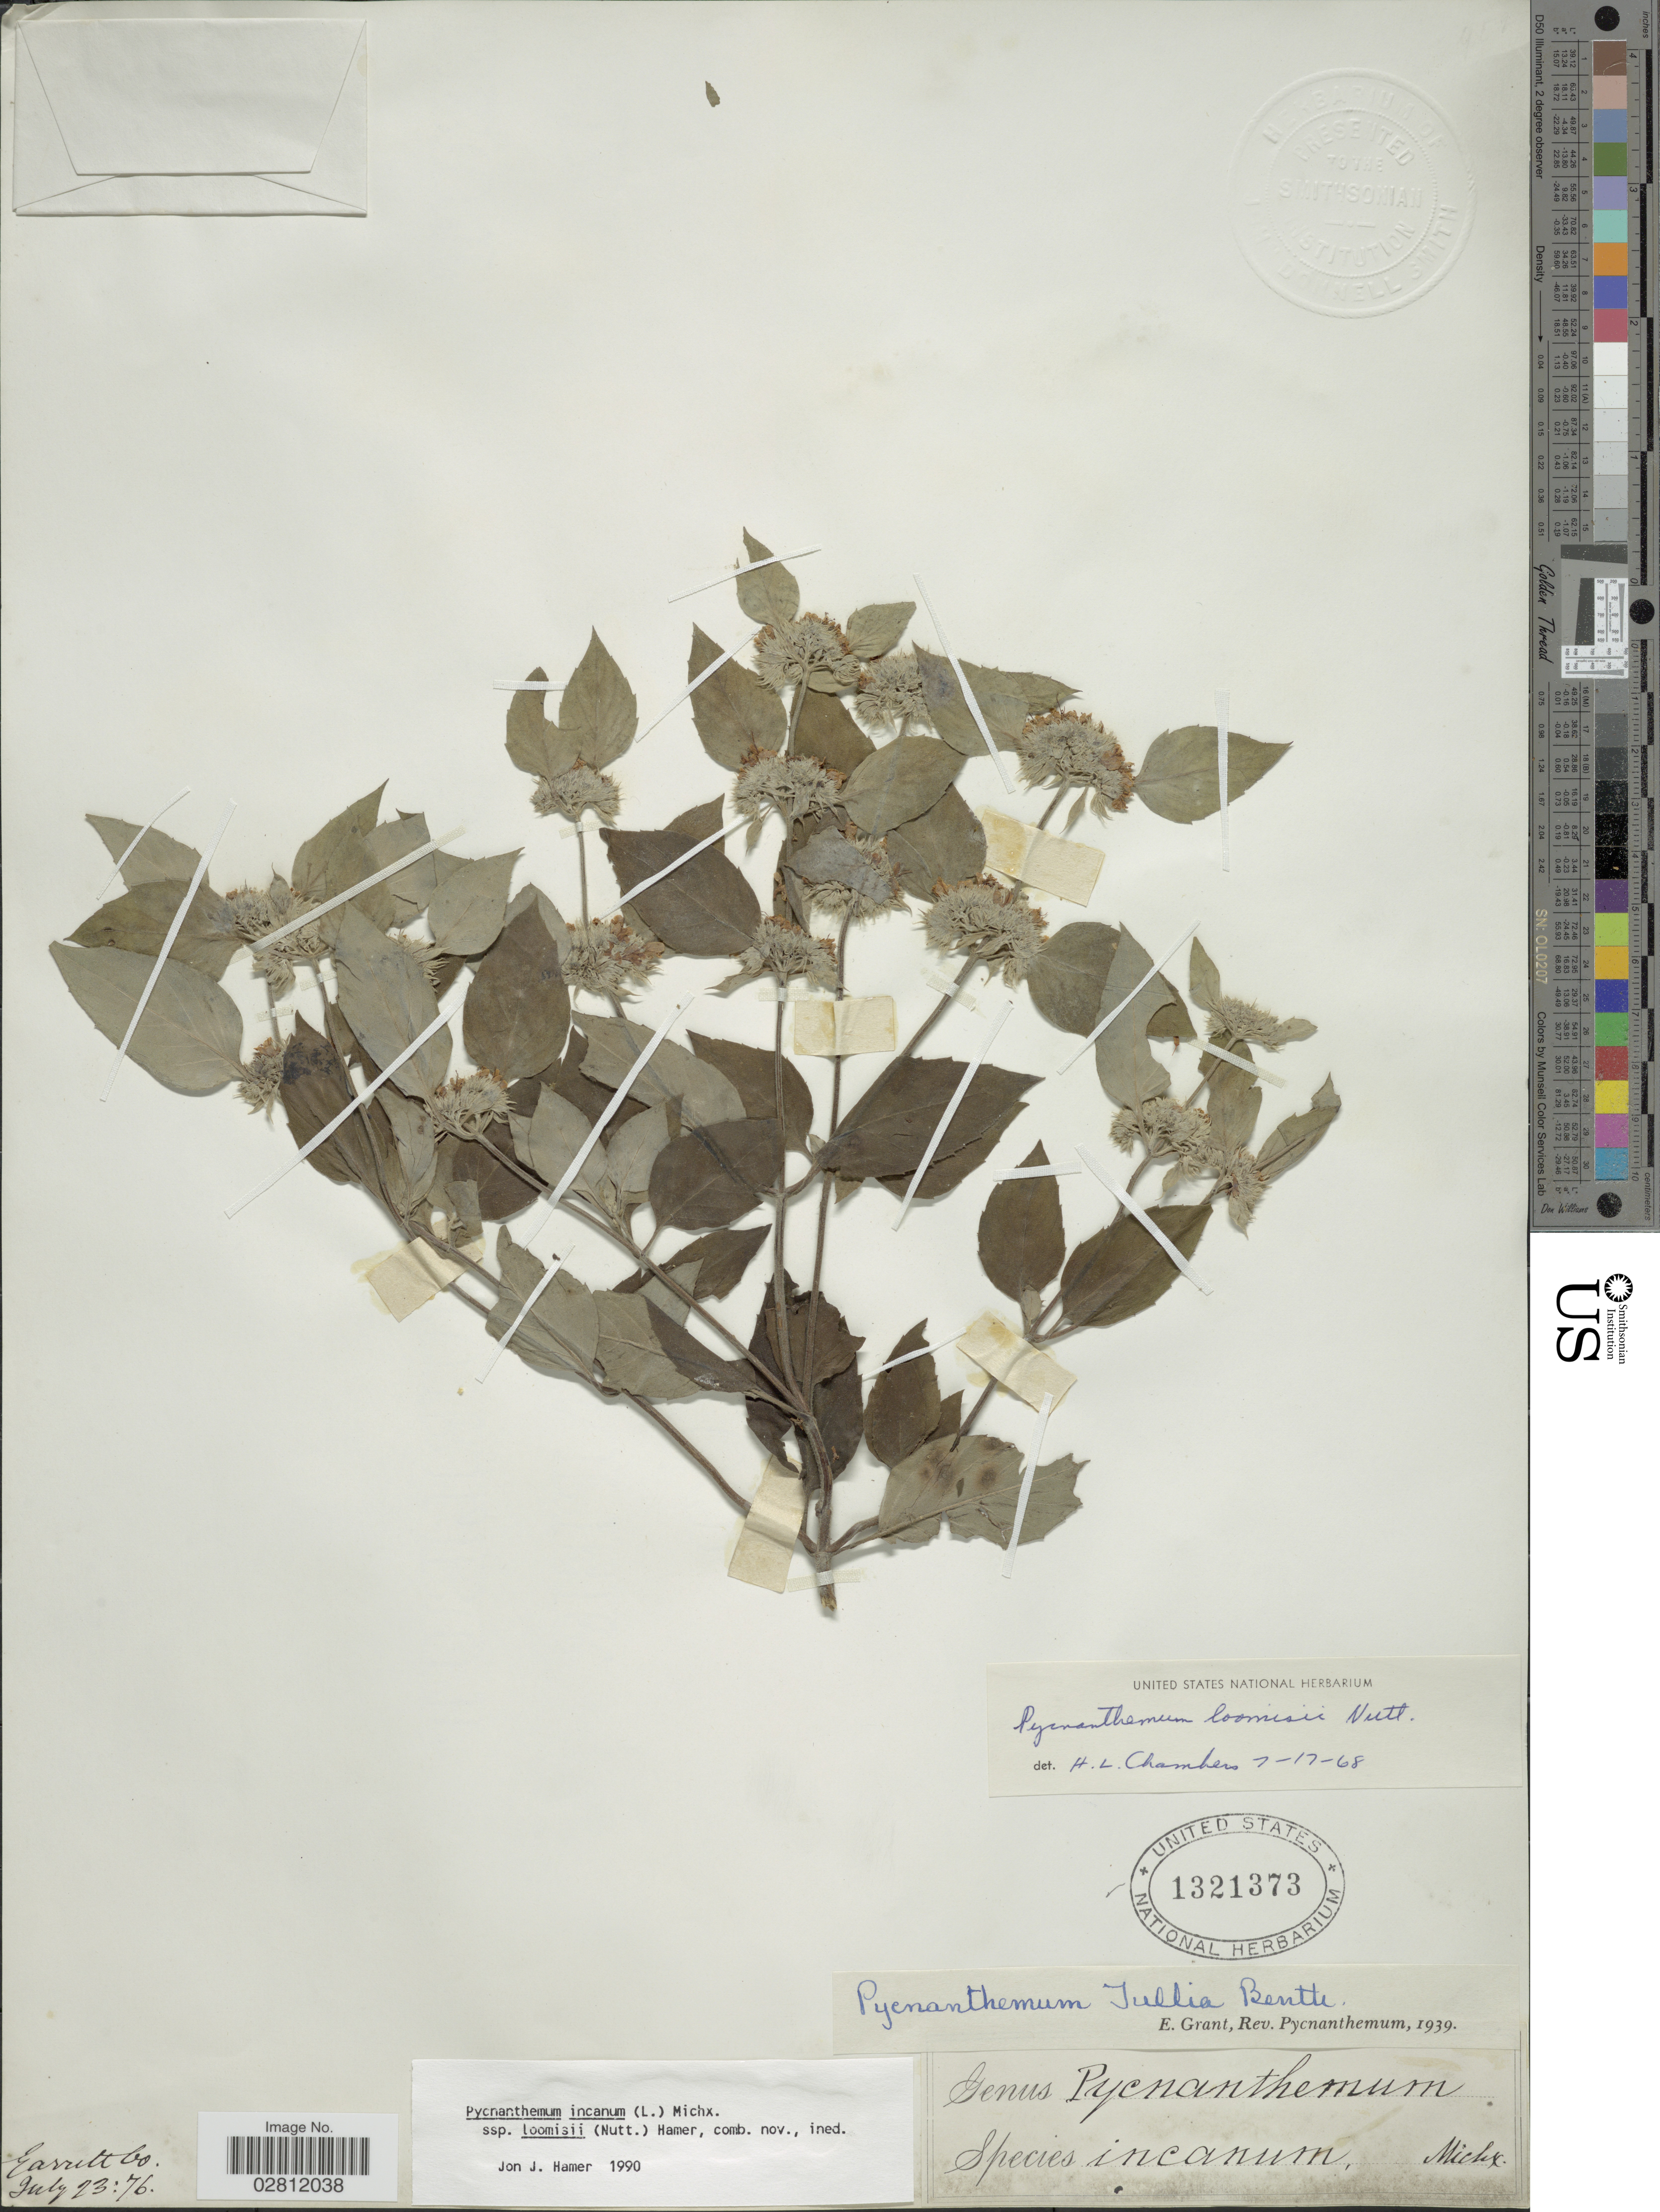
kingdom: Plantae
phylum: Tracheophyta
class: Magnoliopsida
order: Lamiales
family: Lamiaceae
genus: Pycnanthemum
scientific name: Pycnanthemum incanum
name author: (L.) Michx.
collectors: J. Donnell Smith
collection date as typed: Transcribed d/m/y: 23/7/76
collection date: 1876-07-23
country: United States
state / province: Maryland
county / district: Garrett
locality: Garrett Co.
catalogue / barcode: US 1321373